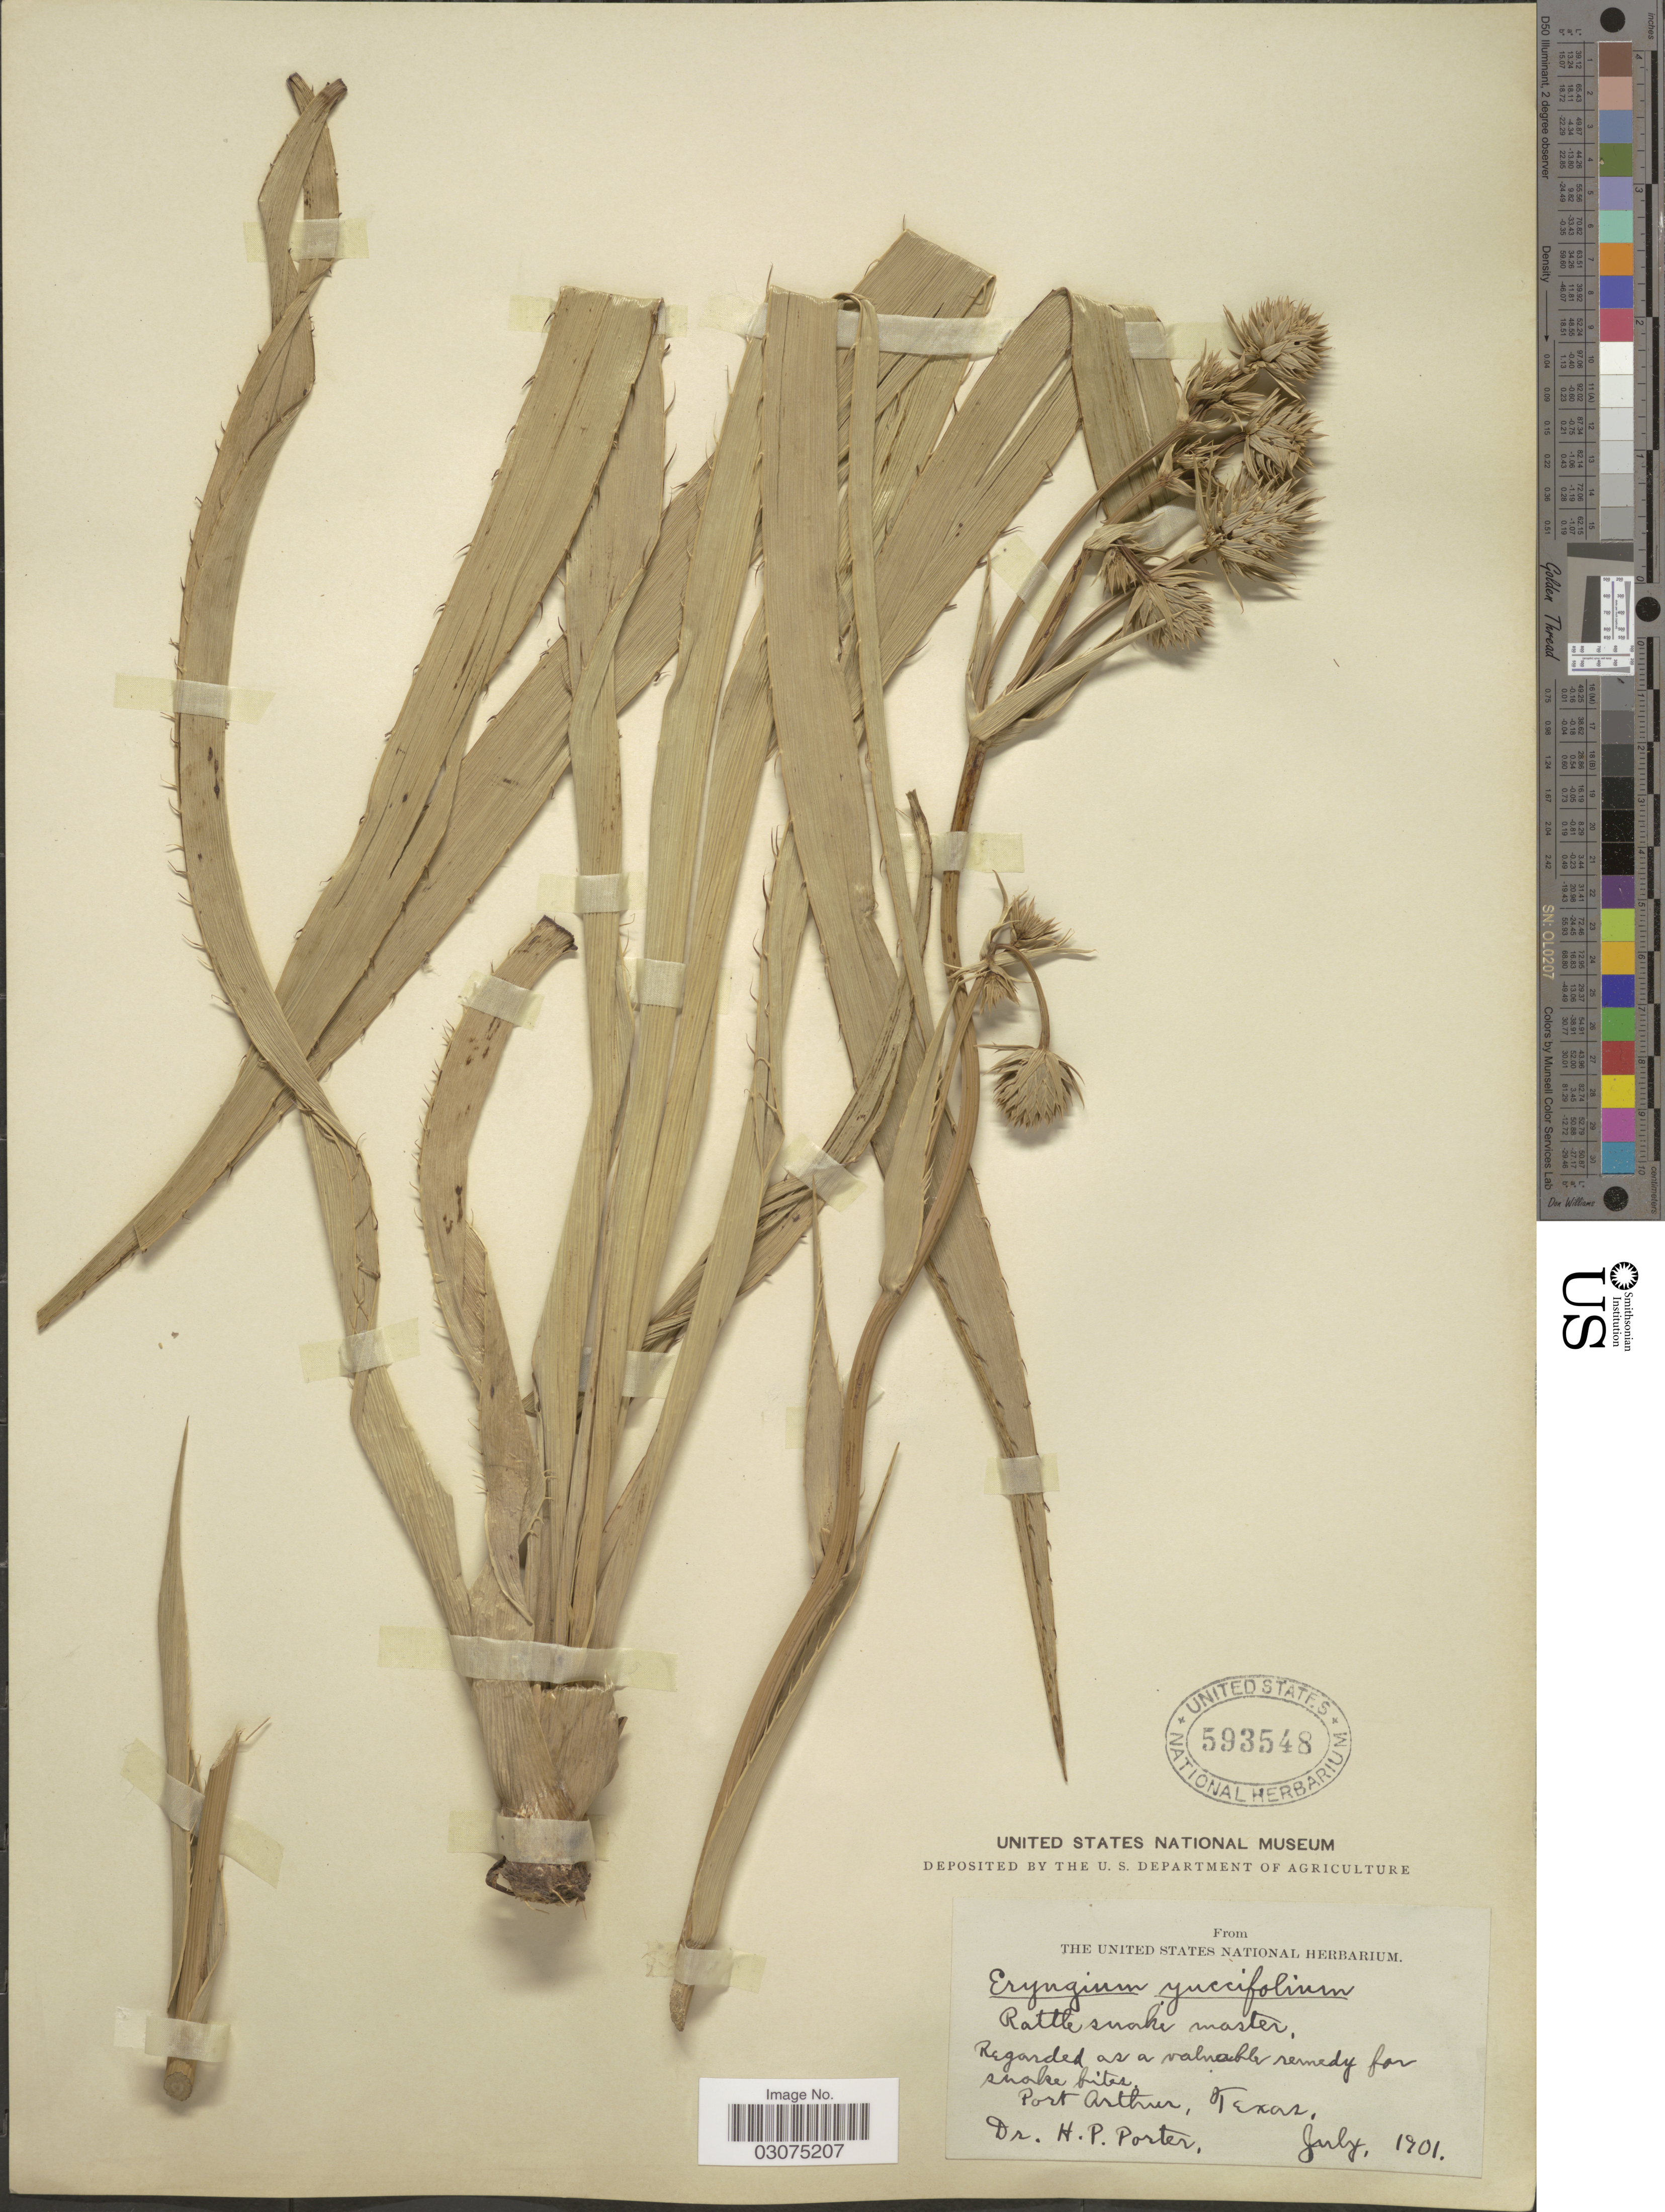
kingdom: Plantae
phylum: Tracheophyta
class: Magnoliopsida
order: Apiales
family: Apiaceae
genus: Eryngium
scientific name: Eryngium yuccifolium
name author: Michx.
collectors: H. Porter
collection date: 1901-07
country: United States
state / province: Texas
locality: Port Arthur.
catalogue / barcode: US 593548